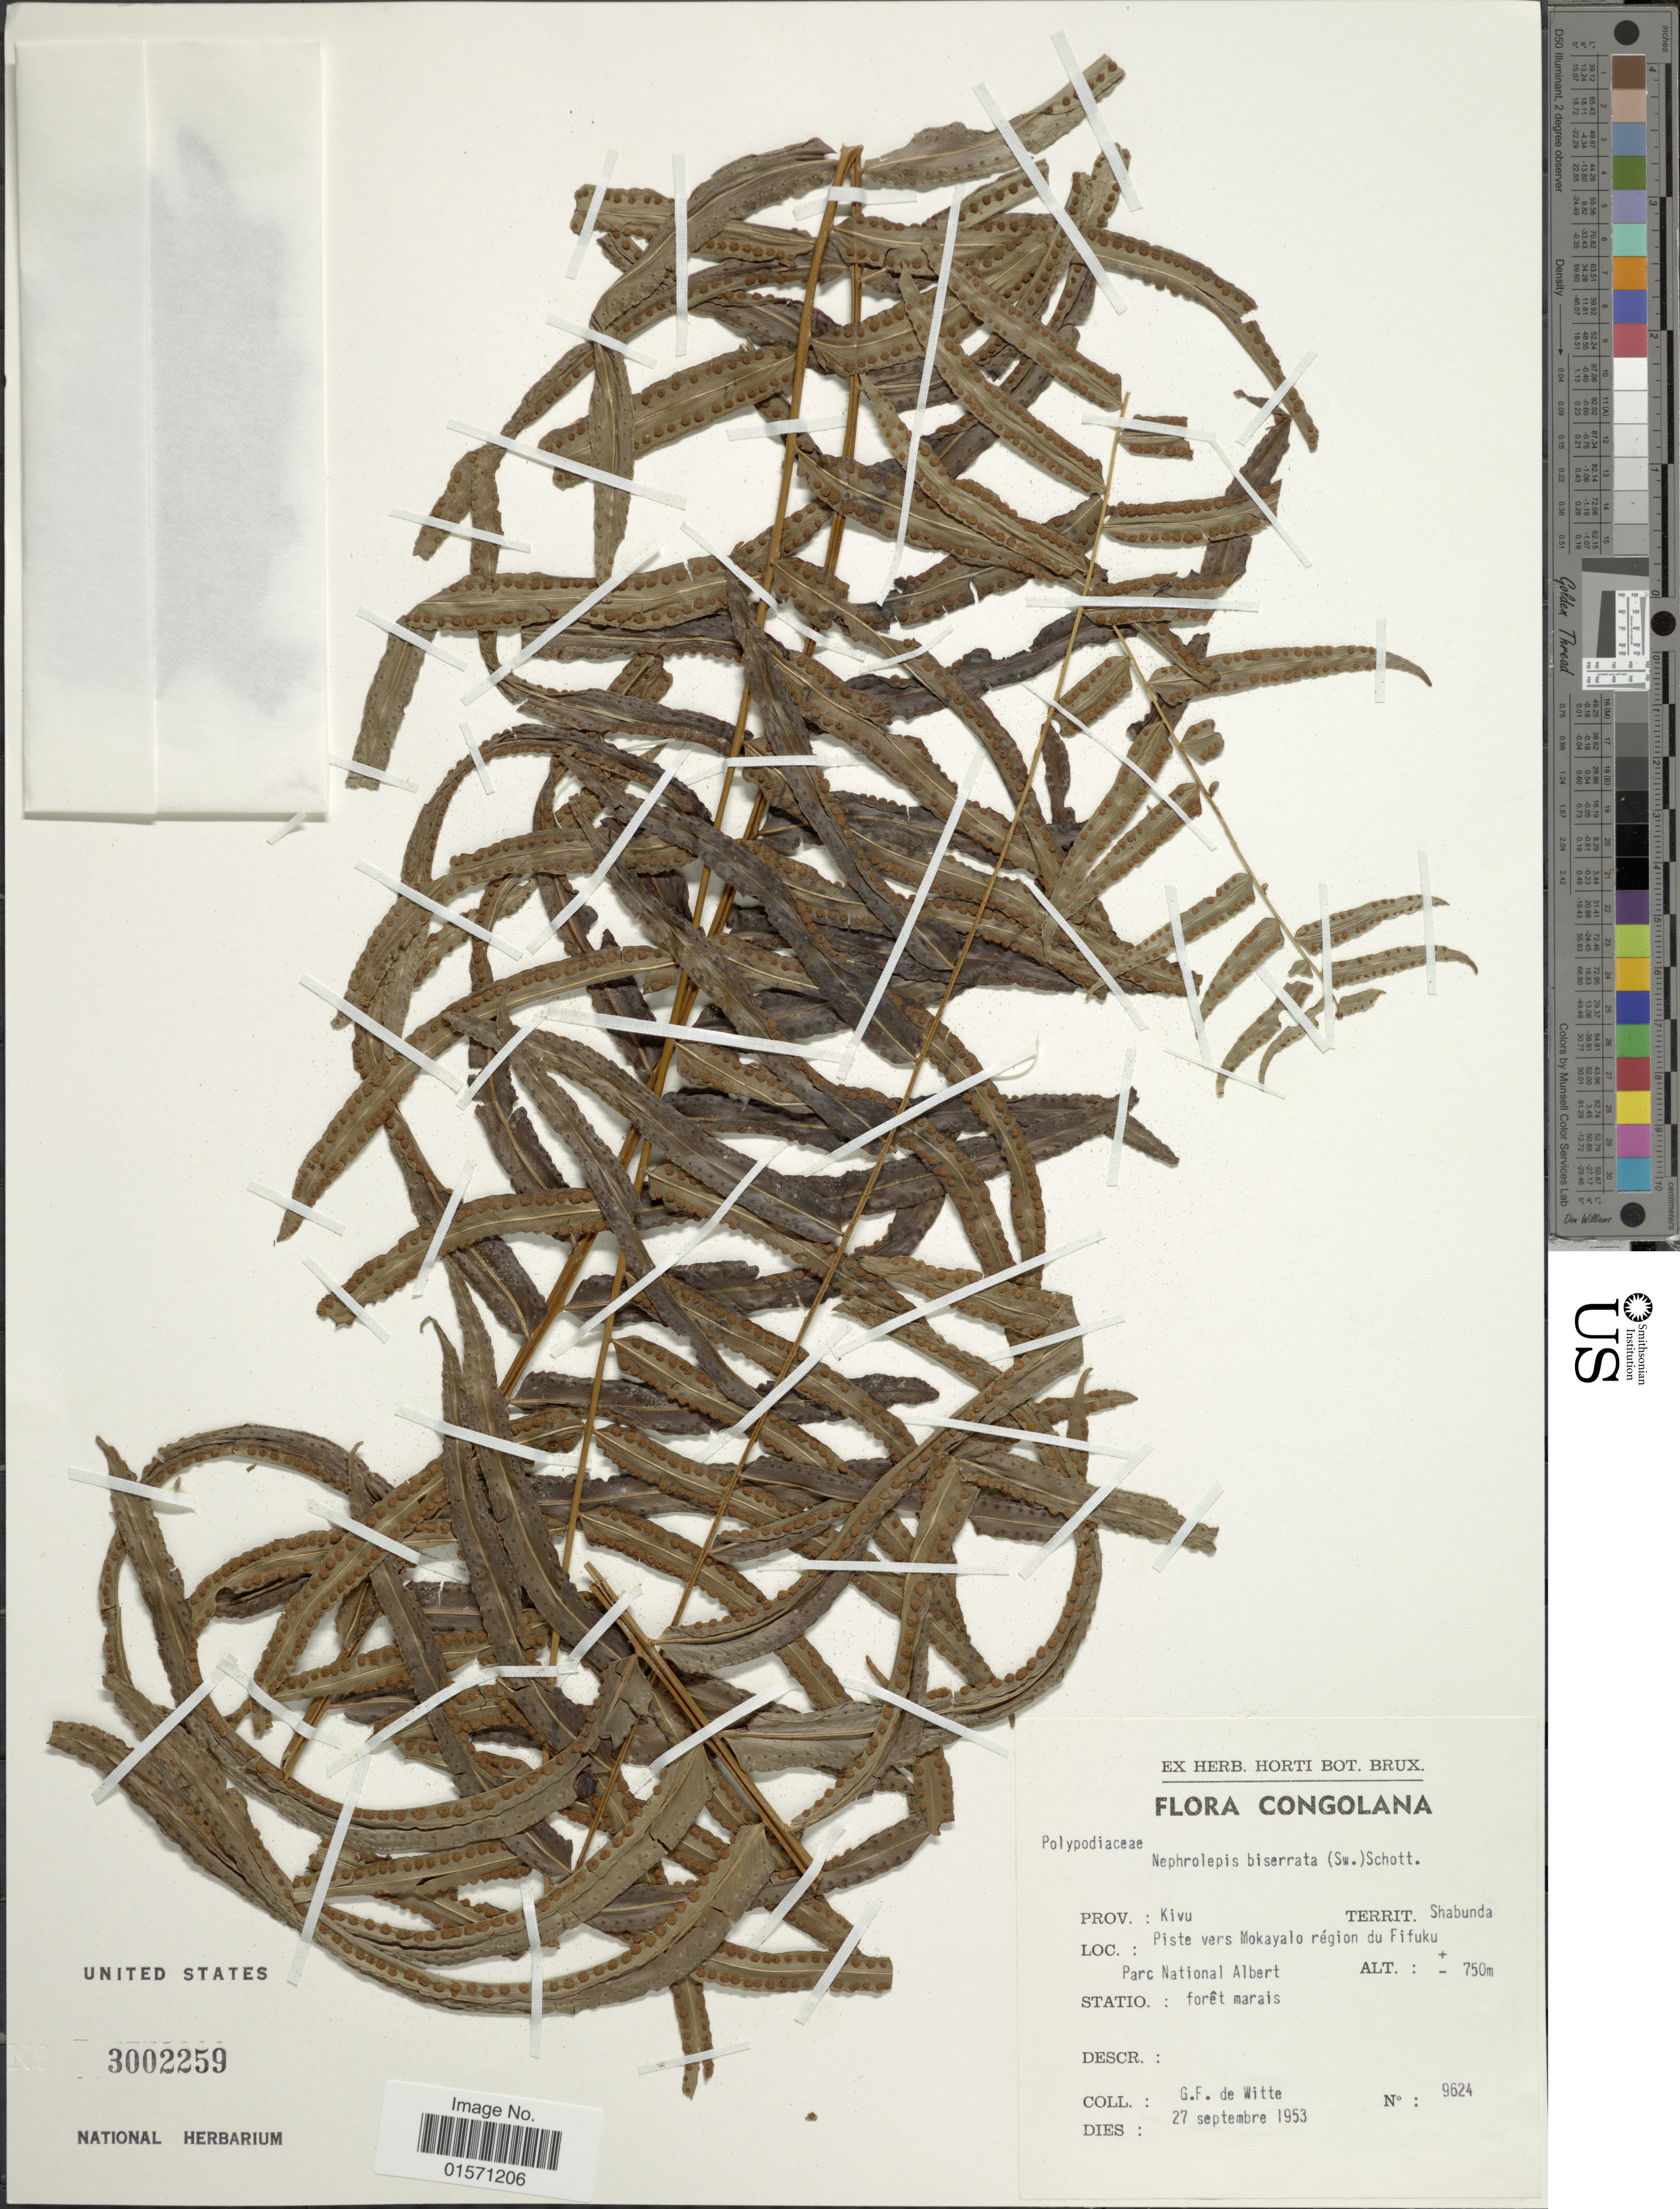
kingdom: Plantae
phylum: Tracheophyta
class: Polypodiopsida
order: Polypodiales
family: Nephrolepidaceae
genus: Nephrolepis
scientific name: Nephrolepis biserrata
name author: (Sw.) Schott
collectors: G. de Witte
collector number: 9624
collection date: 1953-09-27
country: Congo, Democratic Republic of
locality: Congolana. Prov.: Kivu. Territ. Shabunda. Piste vers Mokayalo région du Fifuku. Parc National Albert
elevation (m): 750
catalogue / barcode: US 3002259